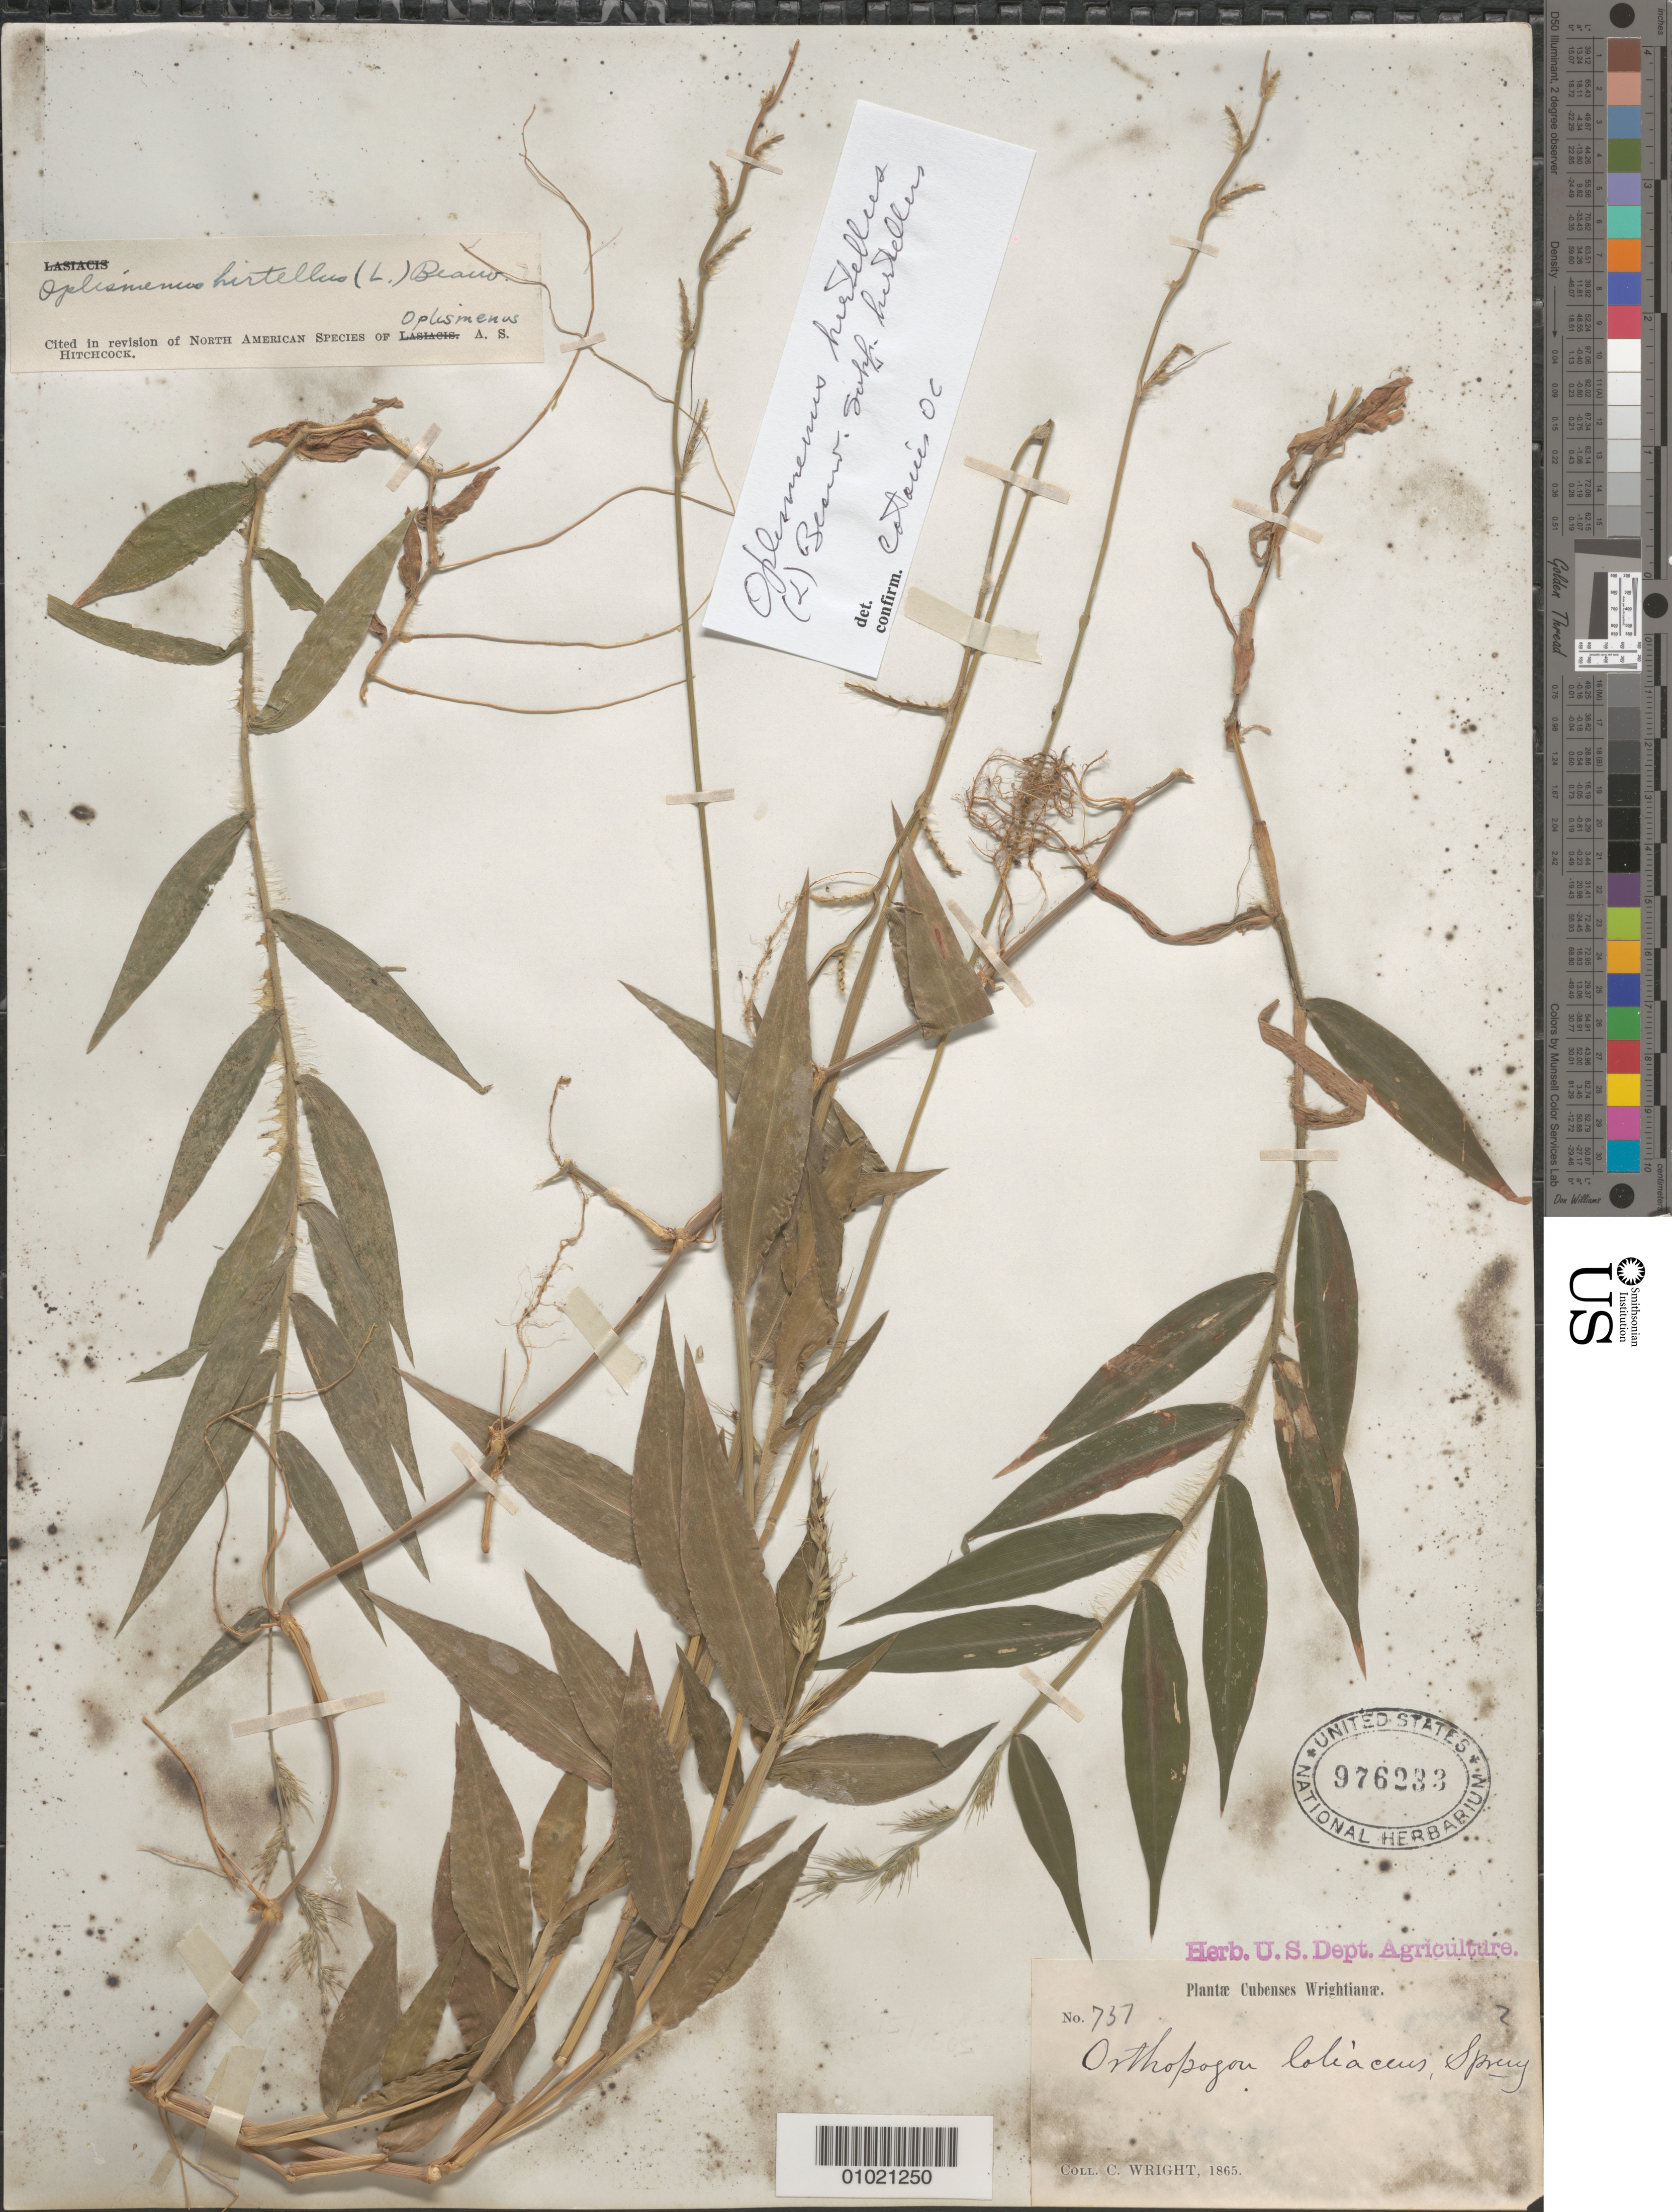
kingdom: Plantae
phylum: Tracheophyta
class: Liliopsida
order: Poales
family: Poaceae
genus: Oplismenus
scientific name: Oplismenus hirtellus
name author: (L.) P. Beauv.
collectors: C. Wright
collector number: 737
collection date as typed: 1865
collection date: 1865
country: Cuba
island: Cuba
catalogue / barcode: US 976233